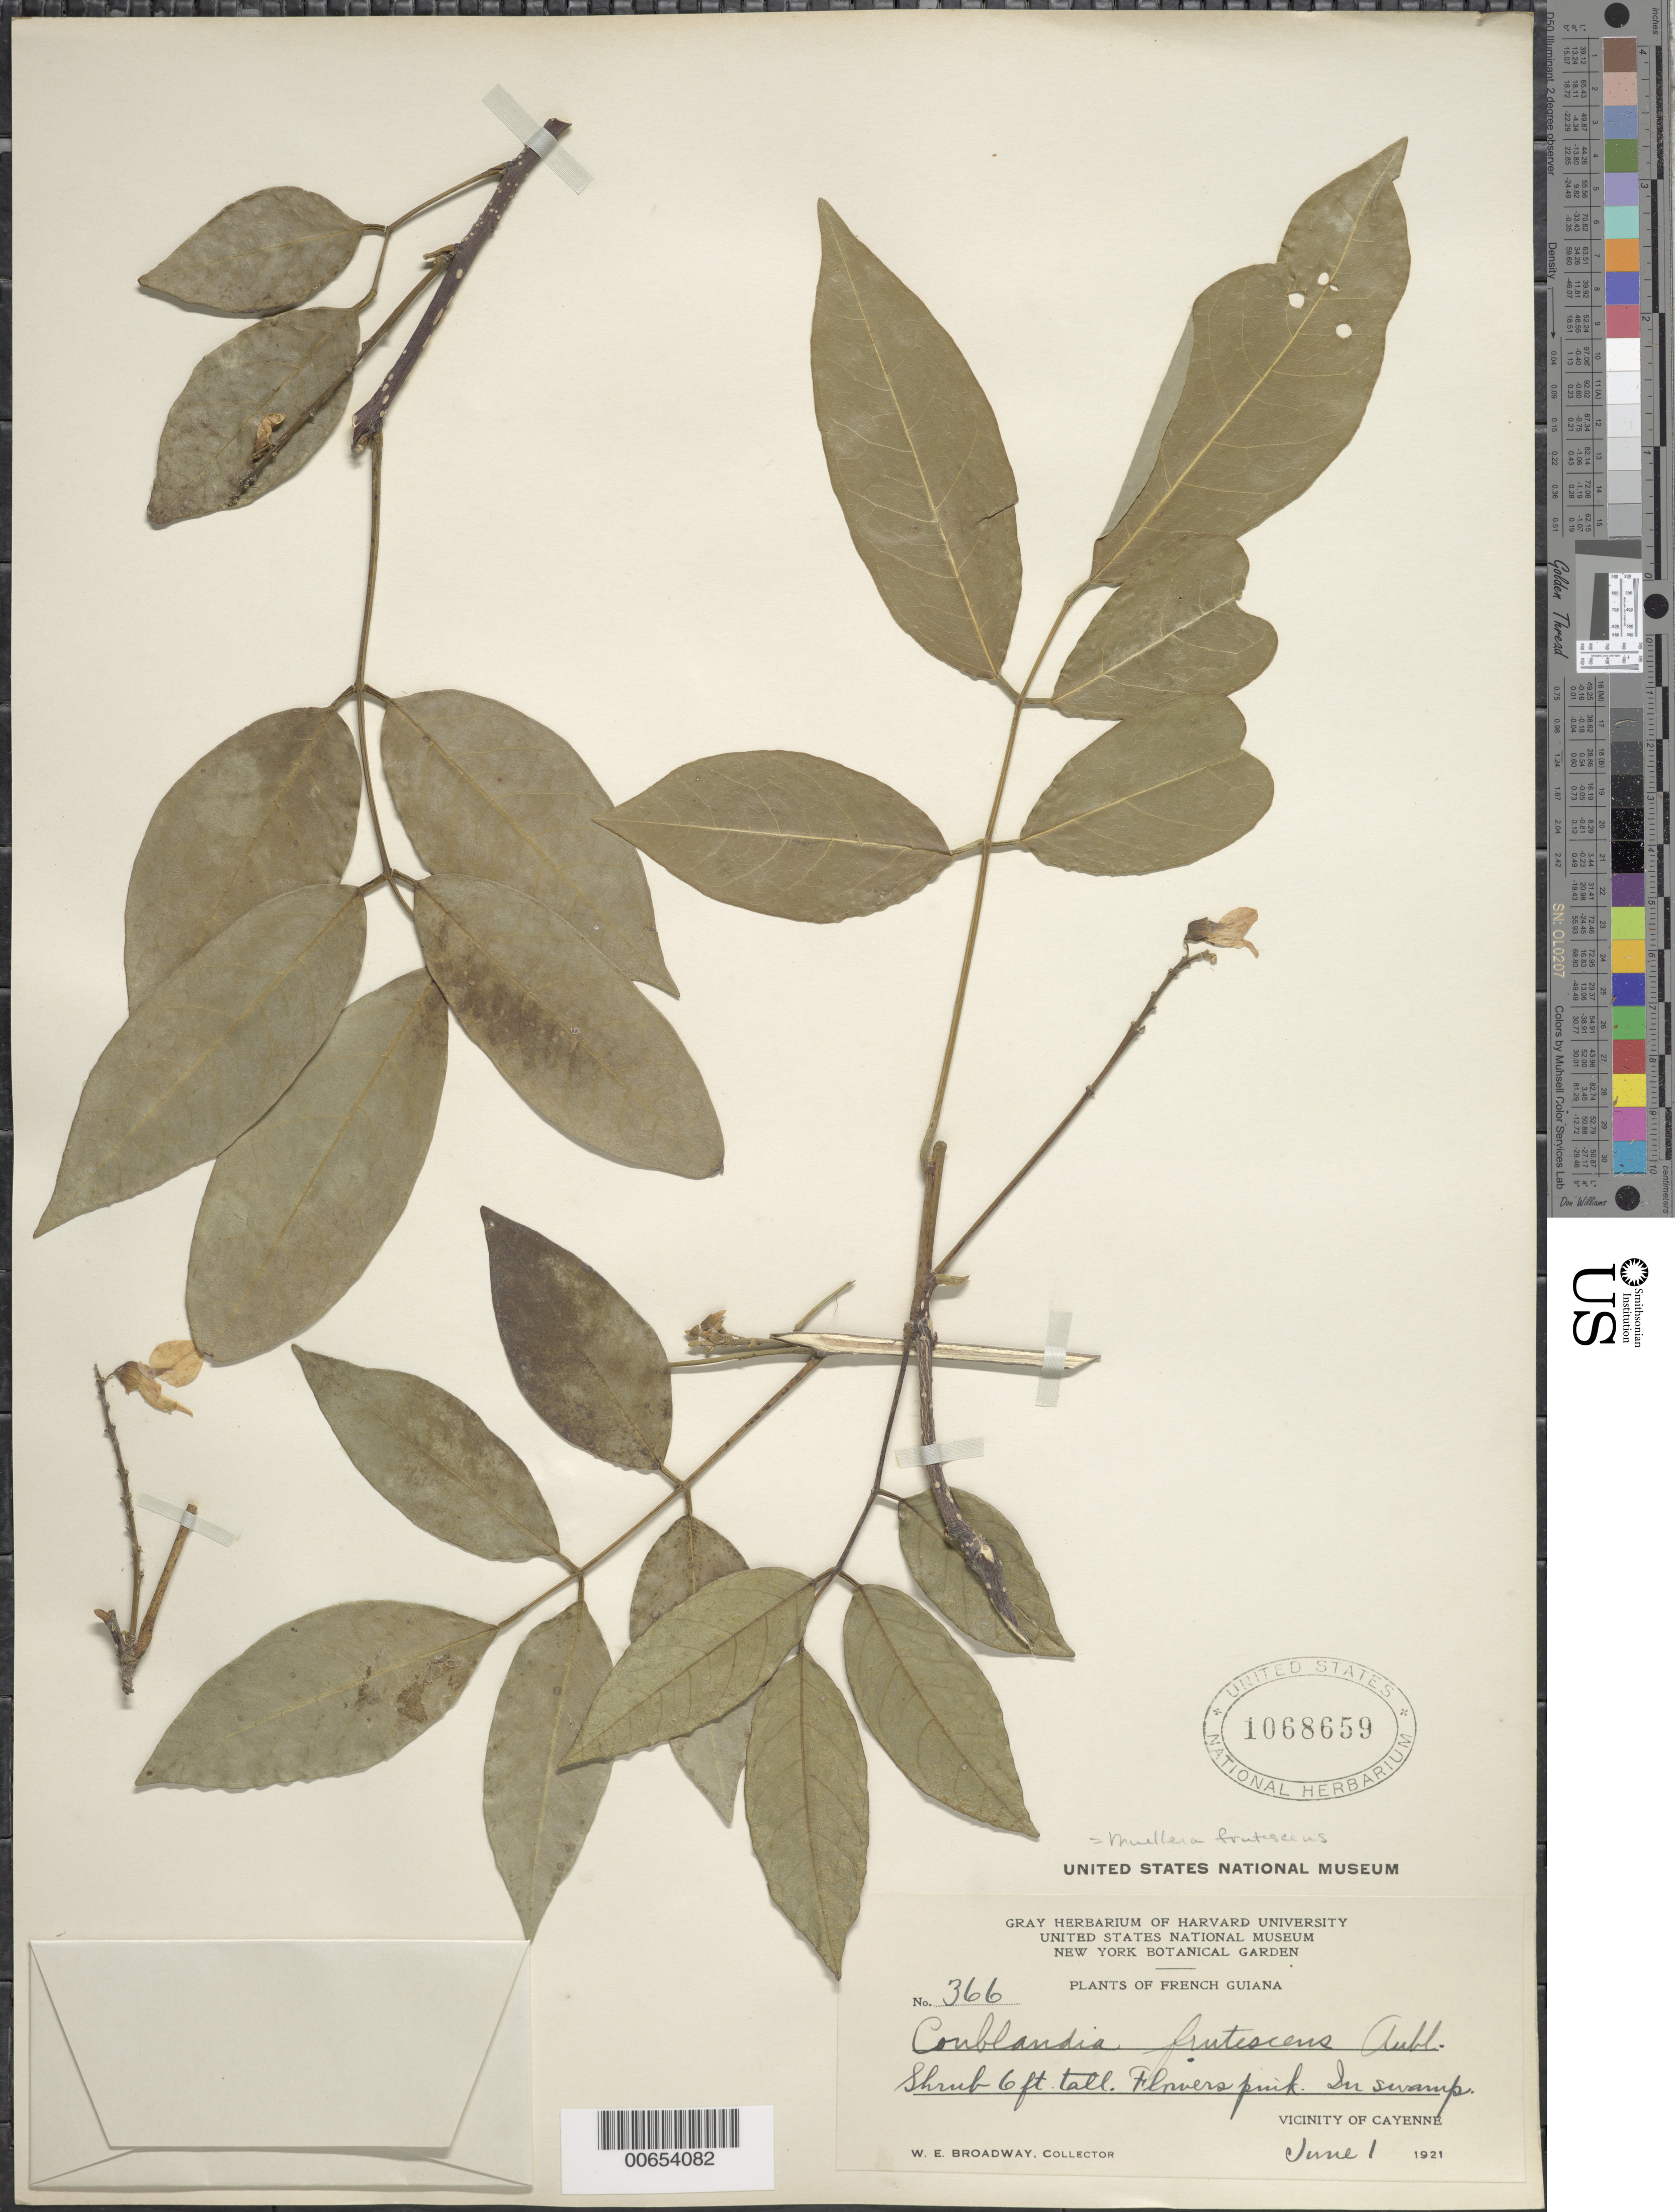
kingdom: Plantae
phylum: Tracheophyta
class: Magnoliopsida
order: Fabales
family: Fabaceae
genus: Muellera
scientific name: Muellera frutescens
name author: (Aubl.) Standl.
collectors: W. E. Broadway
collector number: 366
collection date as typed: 1-Jun-21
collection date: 1921-06-01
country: French Guiana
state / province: Cayenne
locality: Cayenne, vic.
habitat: Swamp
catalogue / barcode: US 1068659